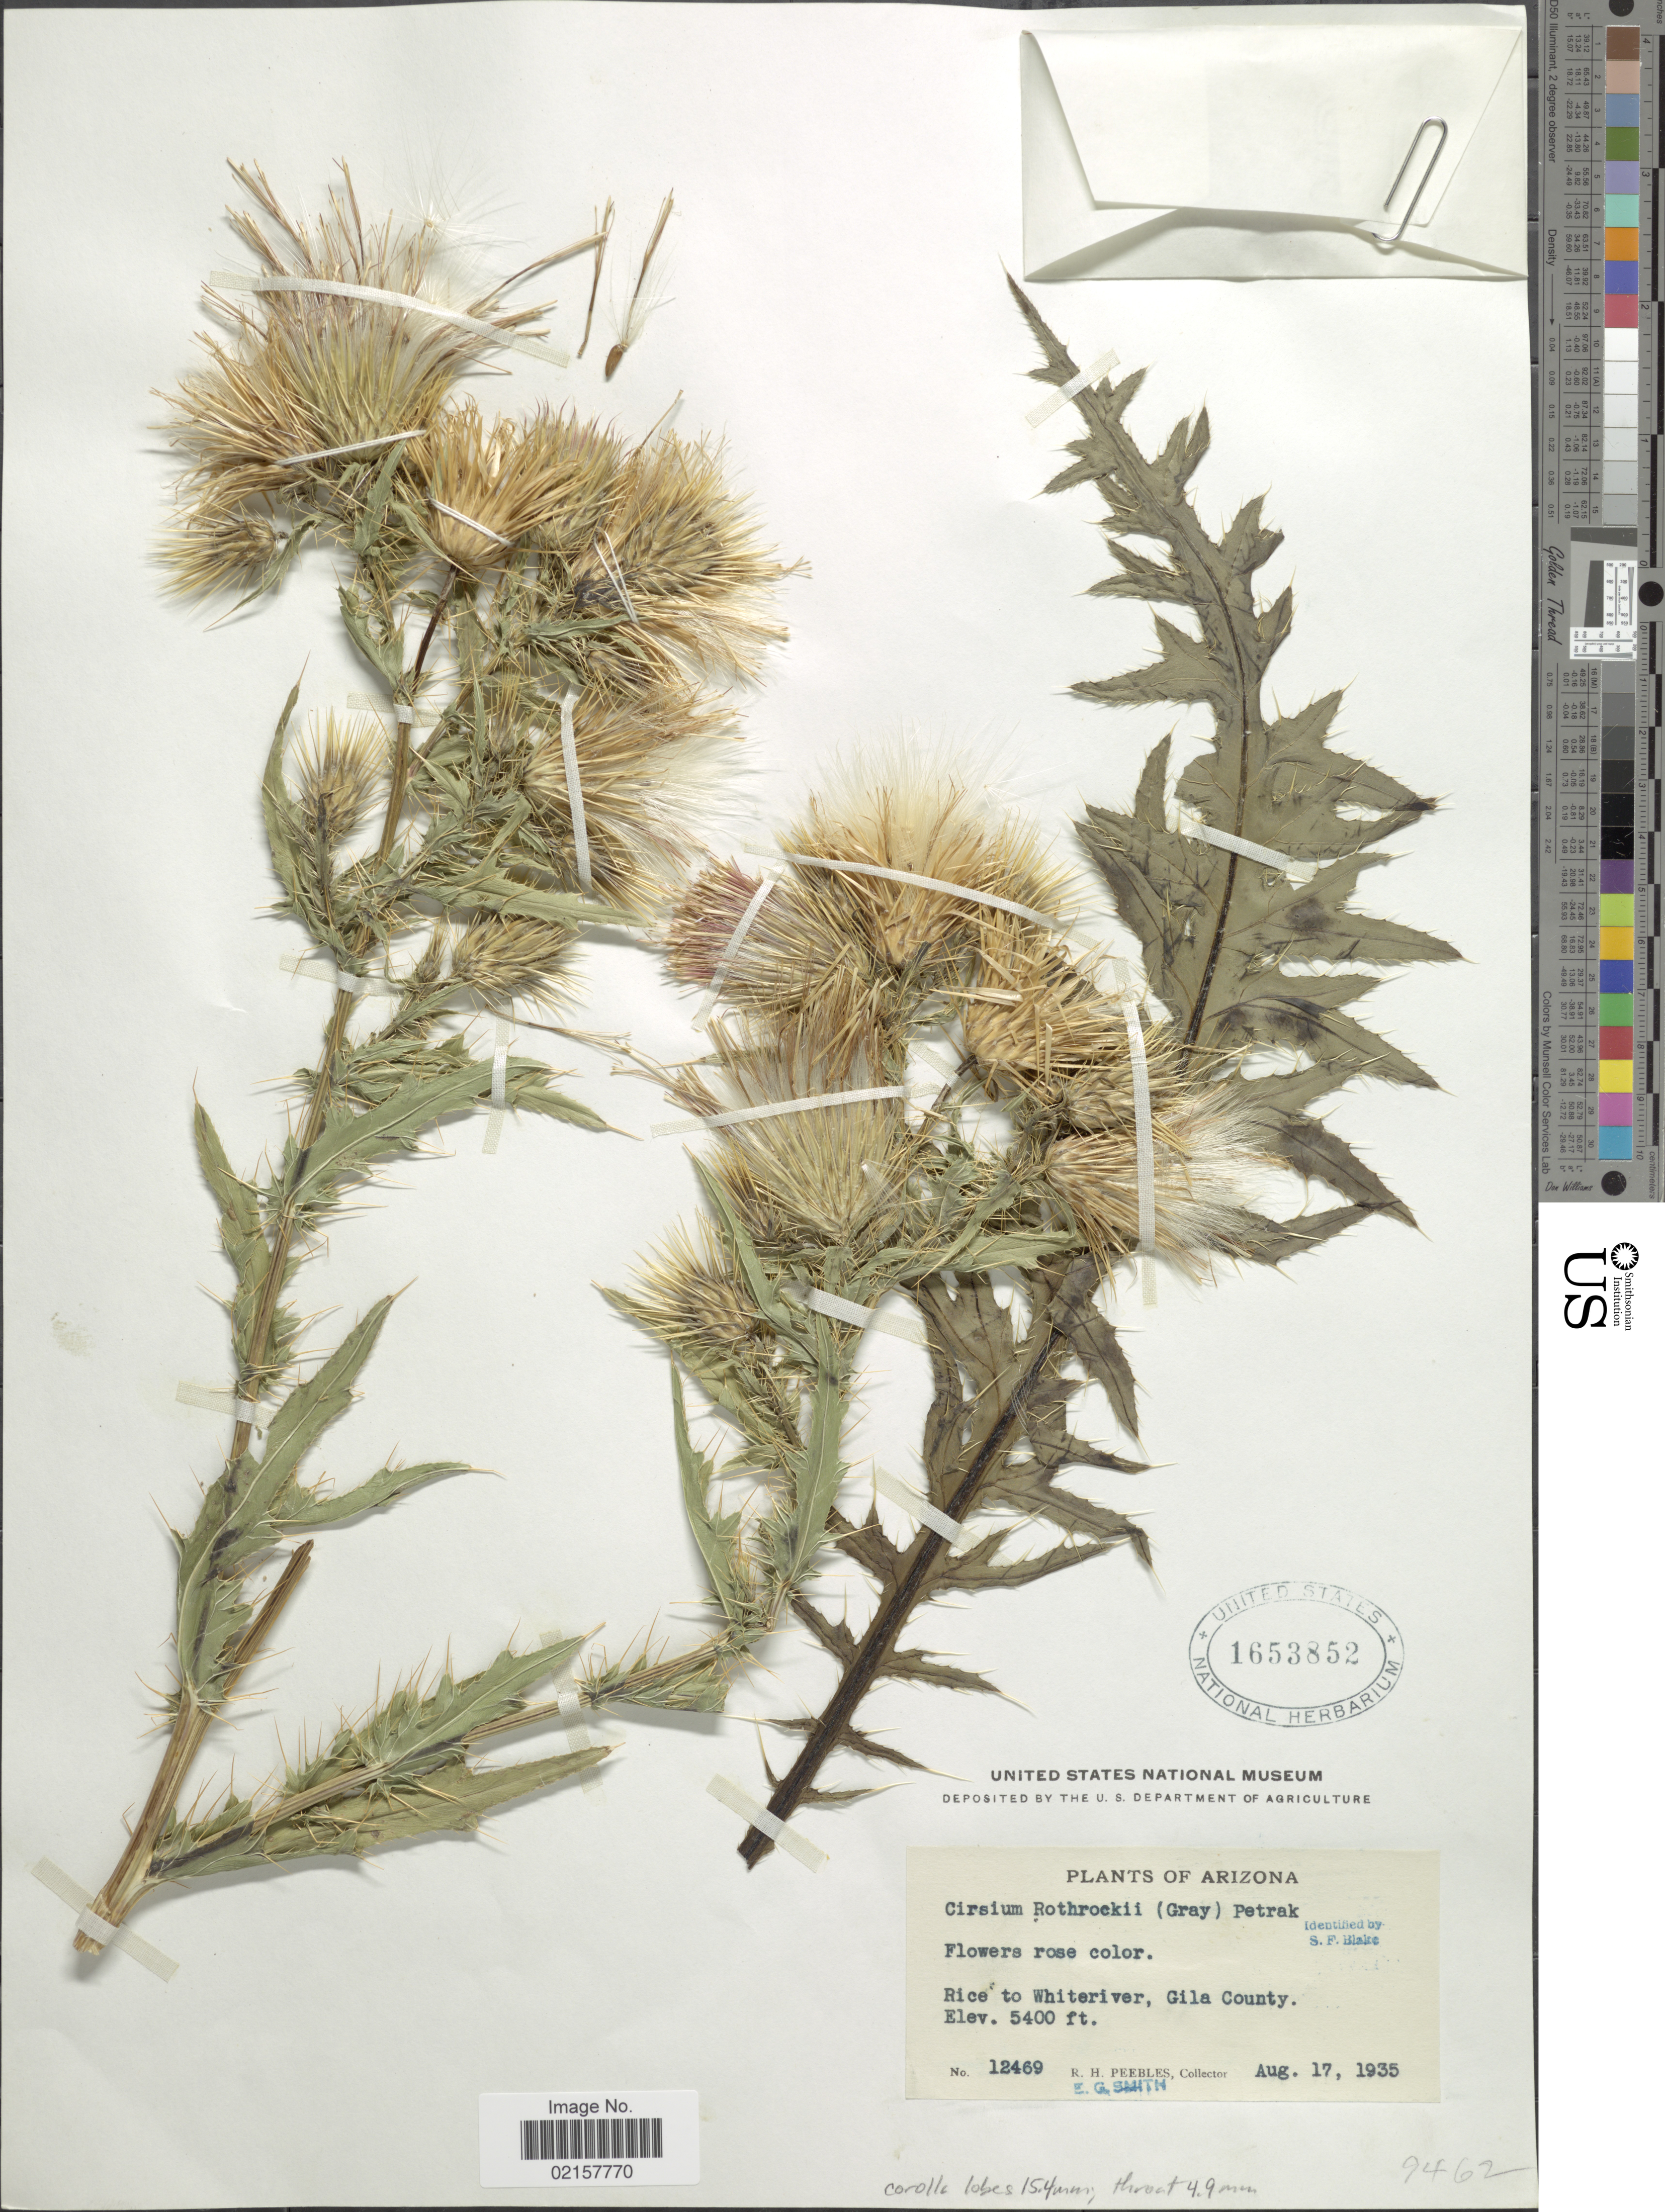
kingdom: Plantae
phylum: Tracheophyta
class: Magnoliopsida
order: Asterales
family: Asteraceae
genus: Cirsium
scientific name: Cirsium arizonicum var. rothrockii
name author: (A. Gray) D.J. Keil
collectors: R. H. Peebles & E. G. Smith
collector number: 12469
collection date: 1935-08-17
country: United States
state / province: Arizona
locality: Riche to Whiteriver, Gila County.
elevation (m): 1646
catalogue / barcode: US 1653852